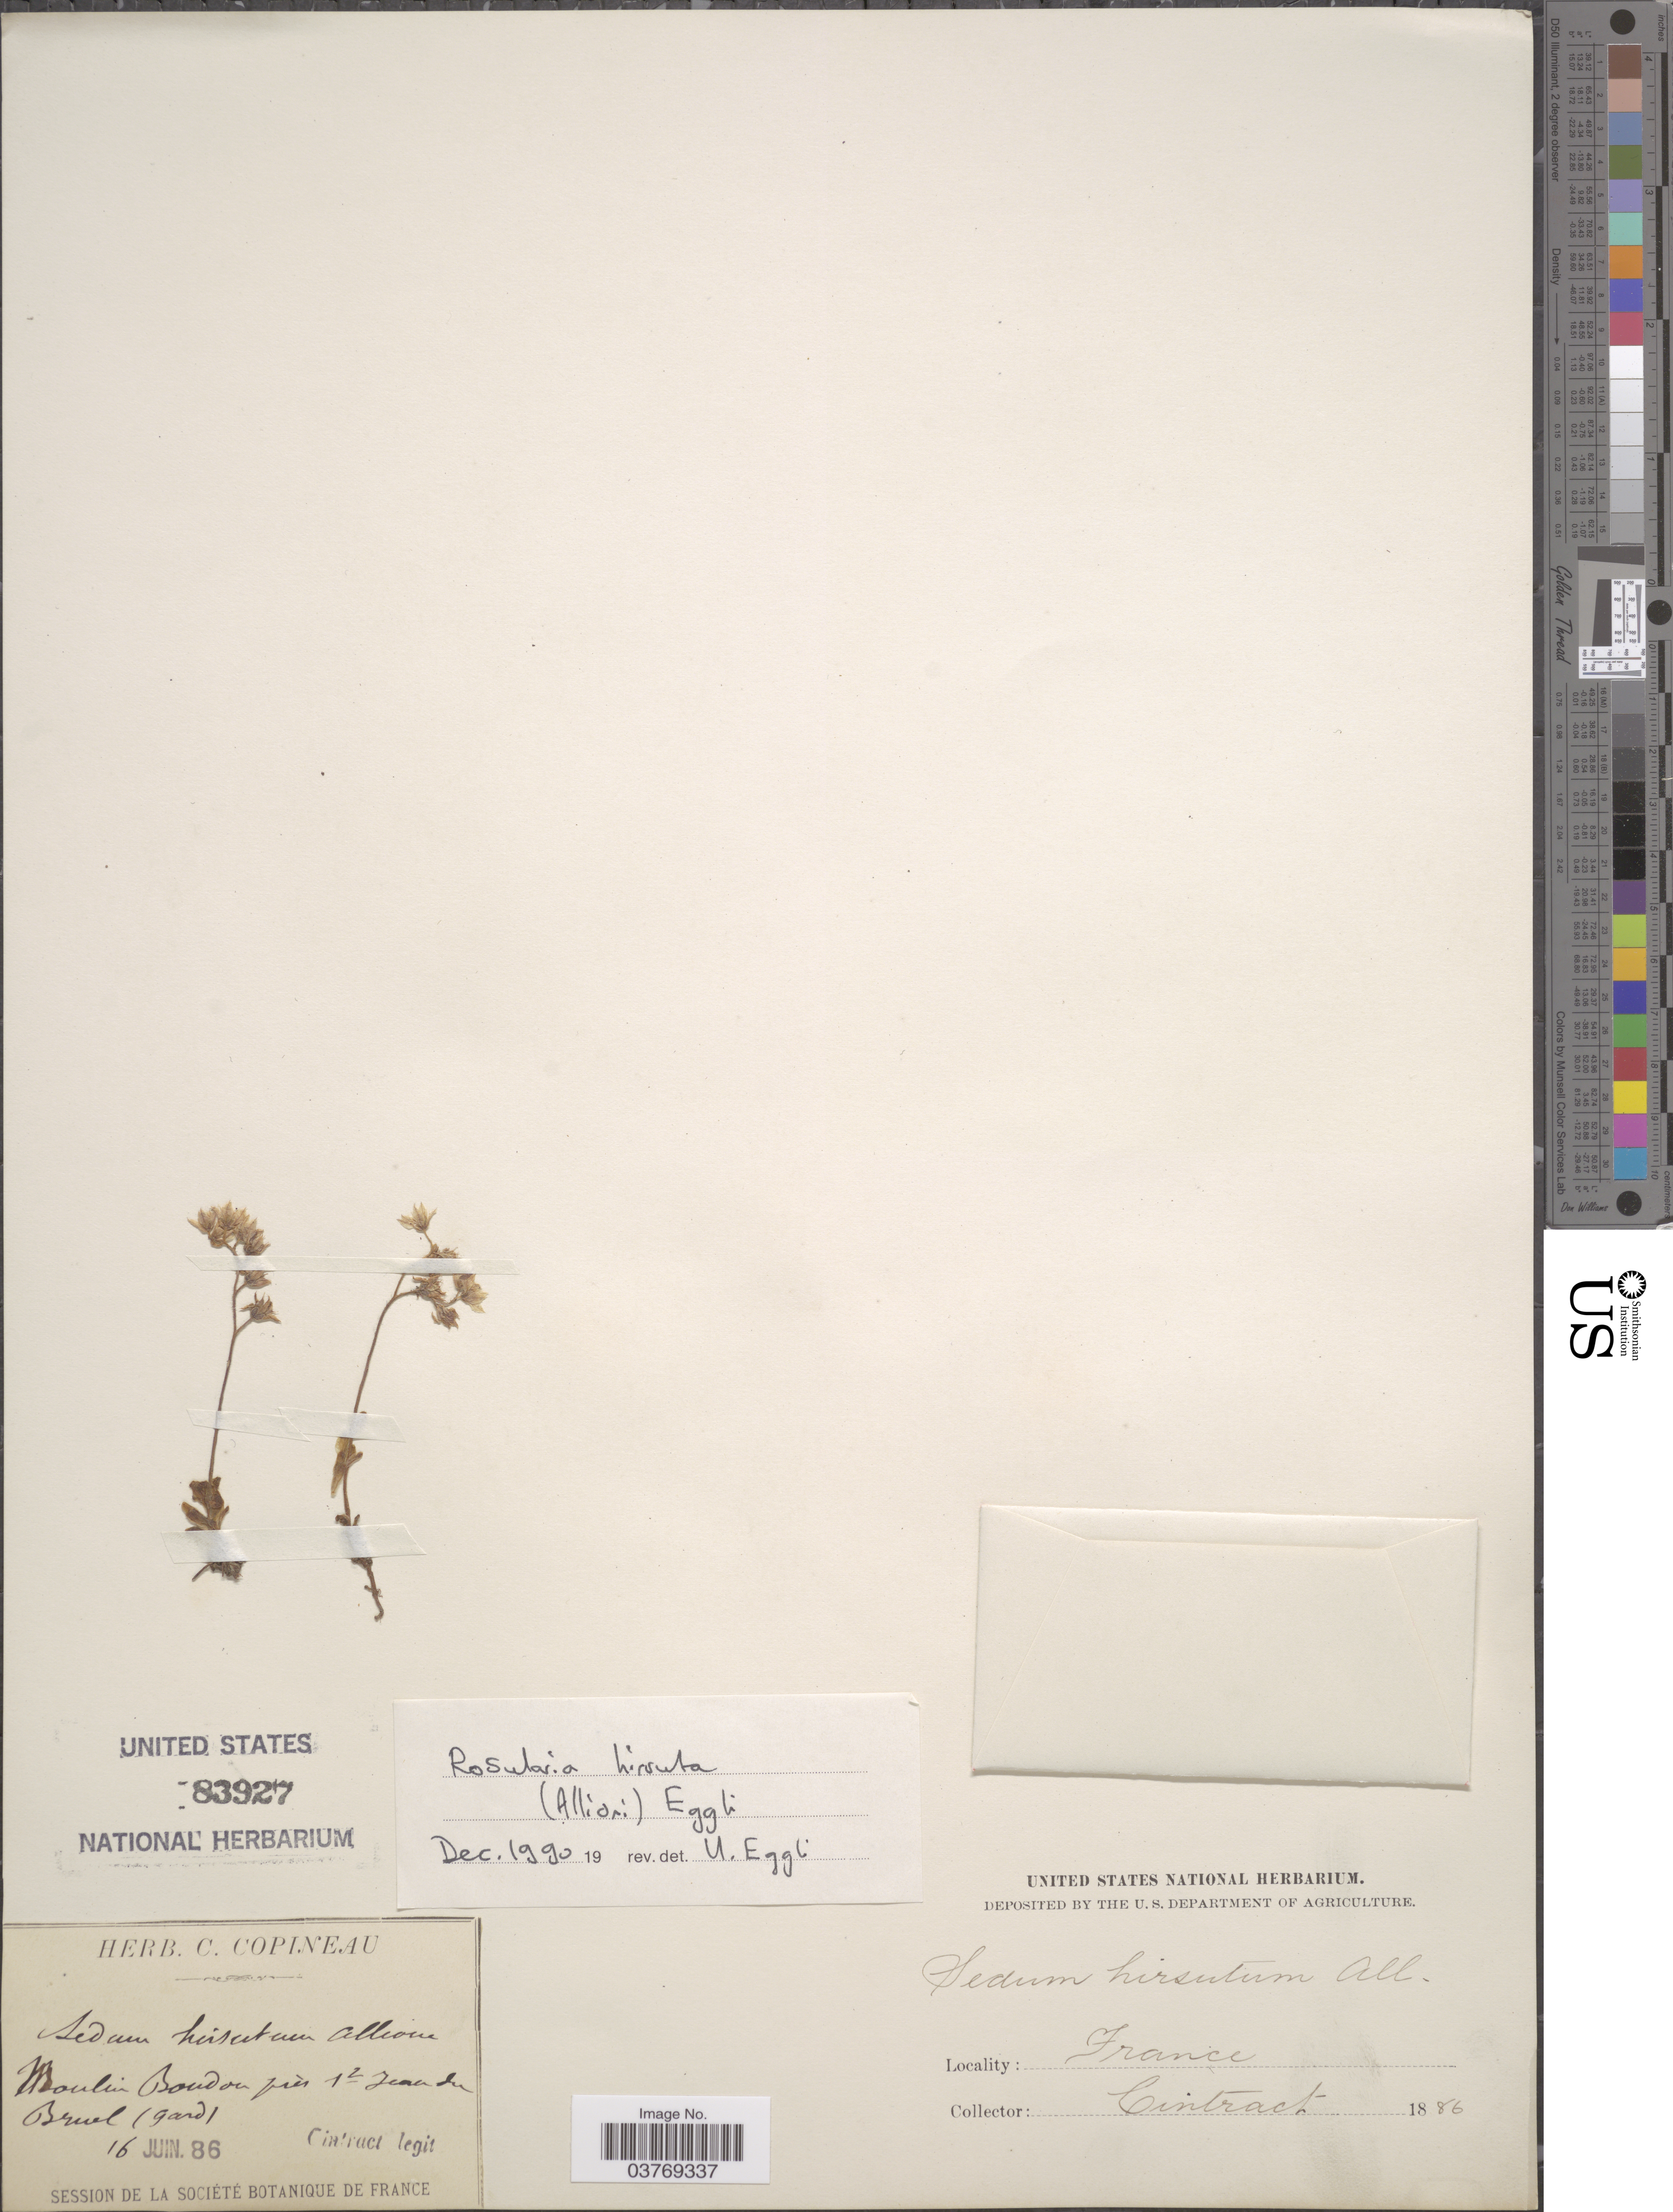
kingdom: Plantae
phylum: Tracheophyta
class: Magnoliopsida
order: Saxifragales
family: Crassulaceae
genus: Rosularia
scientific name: Rosularia hirsuta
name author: (All.) Eggli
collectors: Cintract, --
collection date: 1886-06-16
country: France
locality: Moulin, Boudon près 12 Jemercher Brinel (Gard).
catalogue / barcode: US 83927